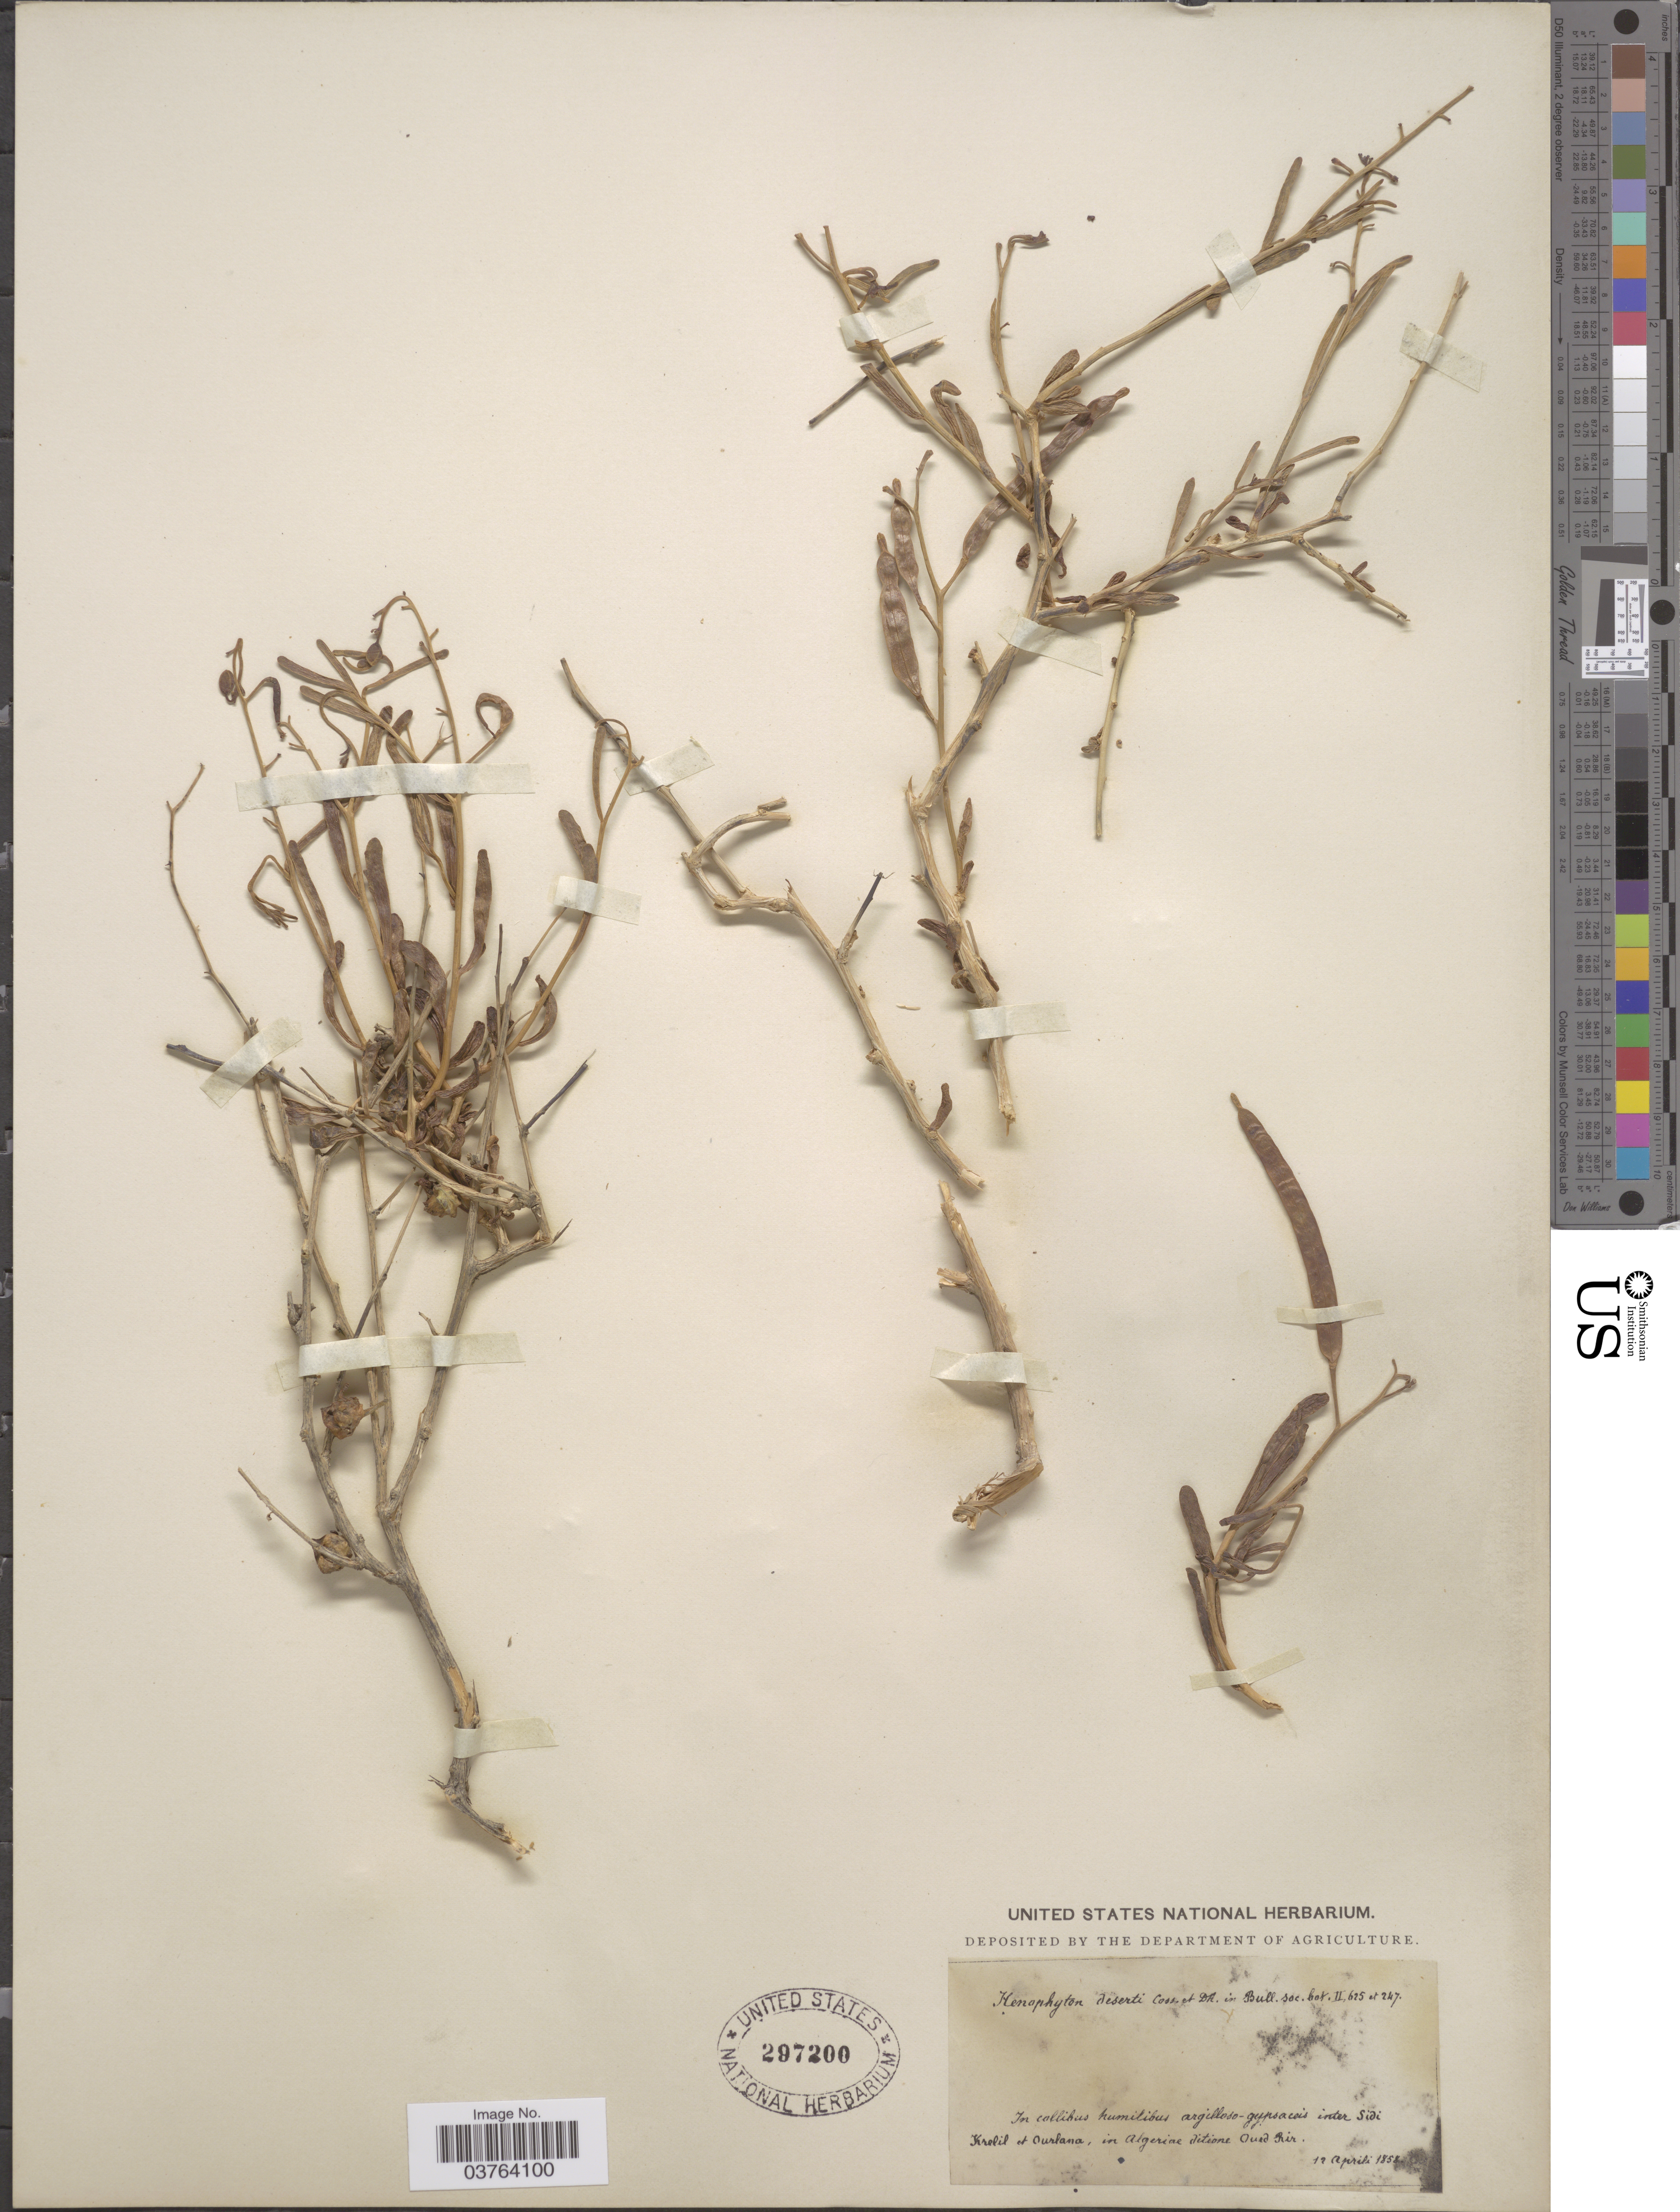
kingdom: Plantae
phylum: Tracheophyta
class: Magnoliopsida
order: Brassicales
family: Brassicaceae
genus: Henophyton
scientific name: Henophyton deserti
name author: (Coss. & Durieu) Coss. & Durieu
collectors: ex herb. United States National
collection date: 1858-04-12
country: Algeria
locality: In collibus humilibus argilloso-gypsaceis inter Sidi Krelil et Ourlana, in Algeriae ditione Oued Rir.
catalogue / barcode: US 297200